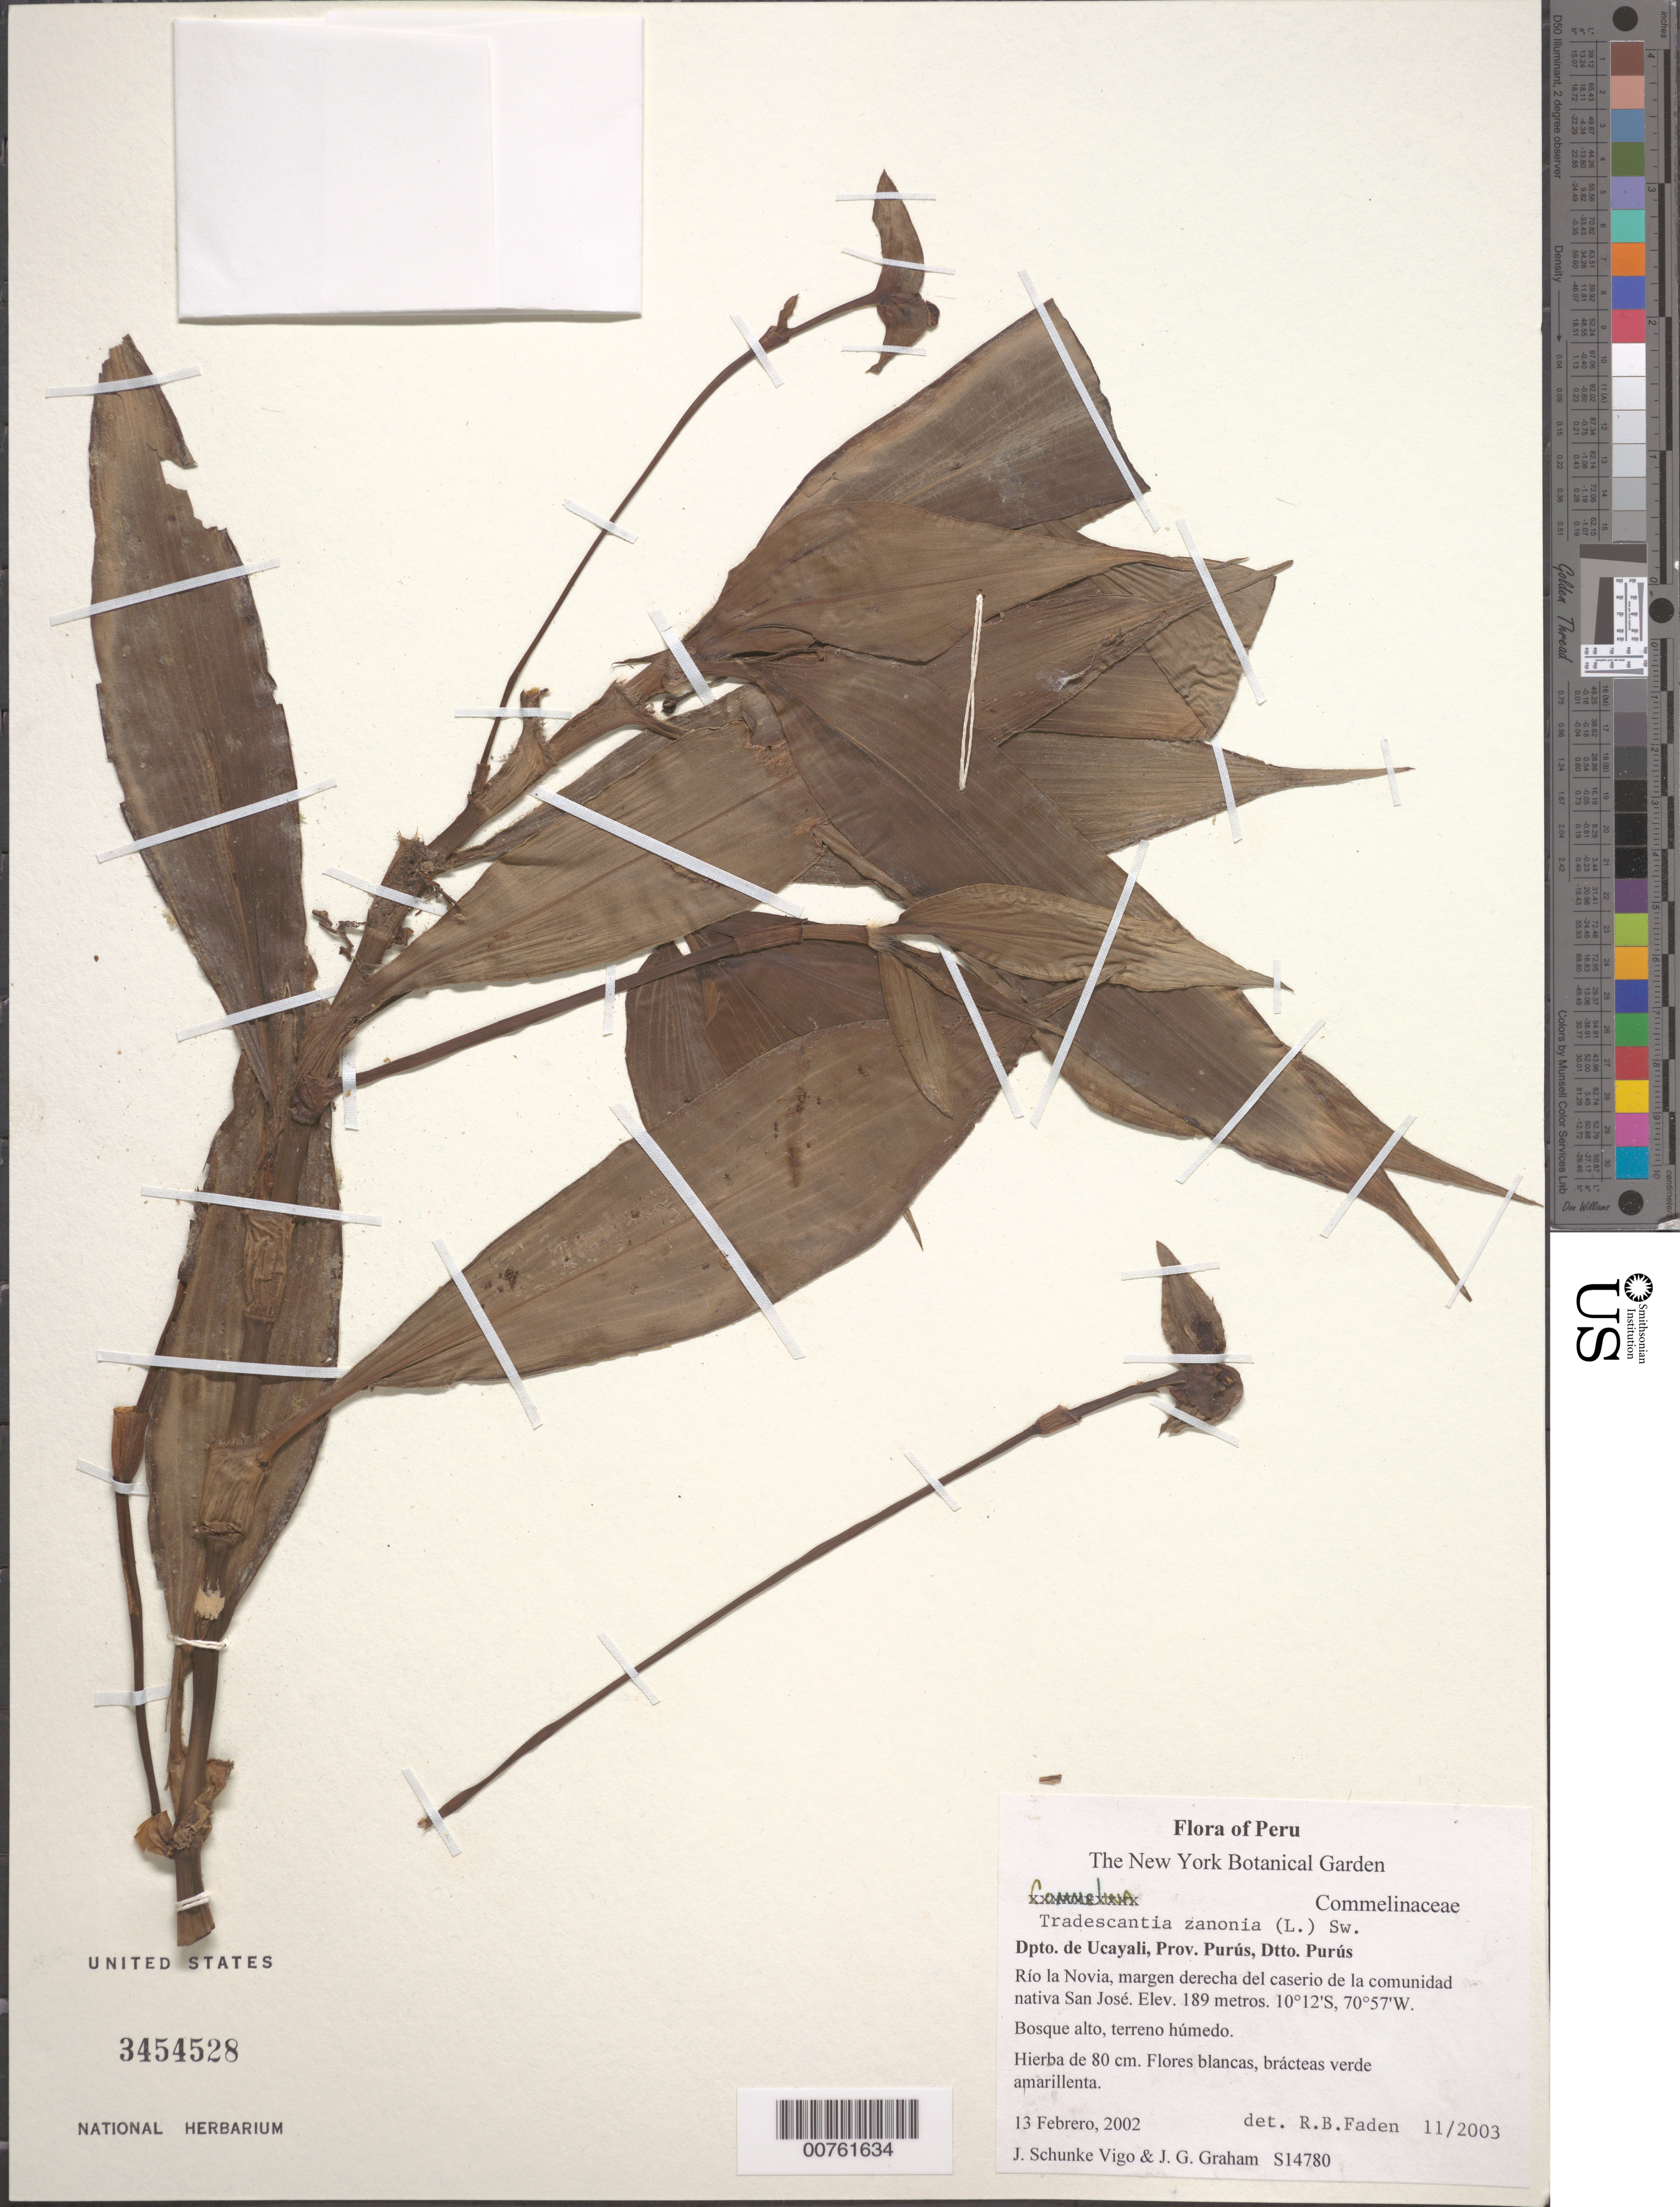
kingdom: Plantae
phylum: Tracheophyta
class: Liliopsida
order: Commelinales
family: Commelinaceae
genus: Tradescantia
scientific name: Tradescantia zanonia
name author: (L.) Sw.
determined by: Faden, Robert B., (US), Smithsonian Institution - National Museum of Natural History (UNITED STATES)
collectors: J. Schunke Vigo & J. Graham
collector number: S14780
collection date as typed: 13 Feb 2002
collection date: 2002-02-13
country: Peru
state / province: Ucayali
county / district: Purús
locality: Purus Rio la Movia, margen derecha del caserio de la comunidad nativa San Jose.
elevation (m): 189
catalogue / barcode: US 3454528